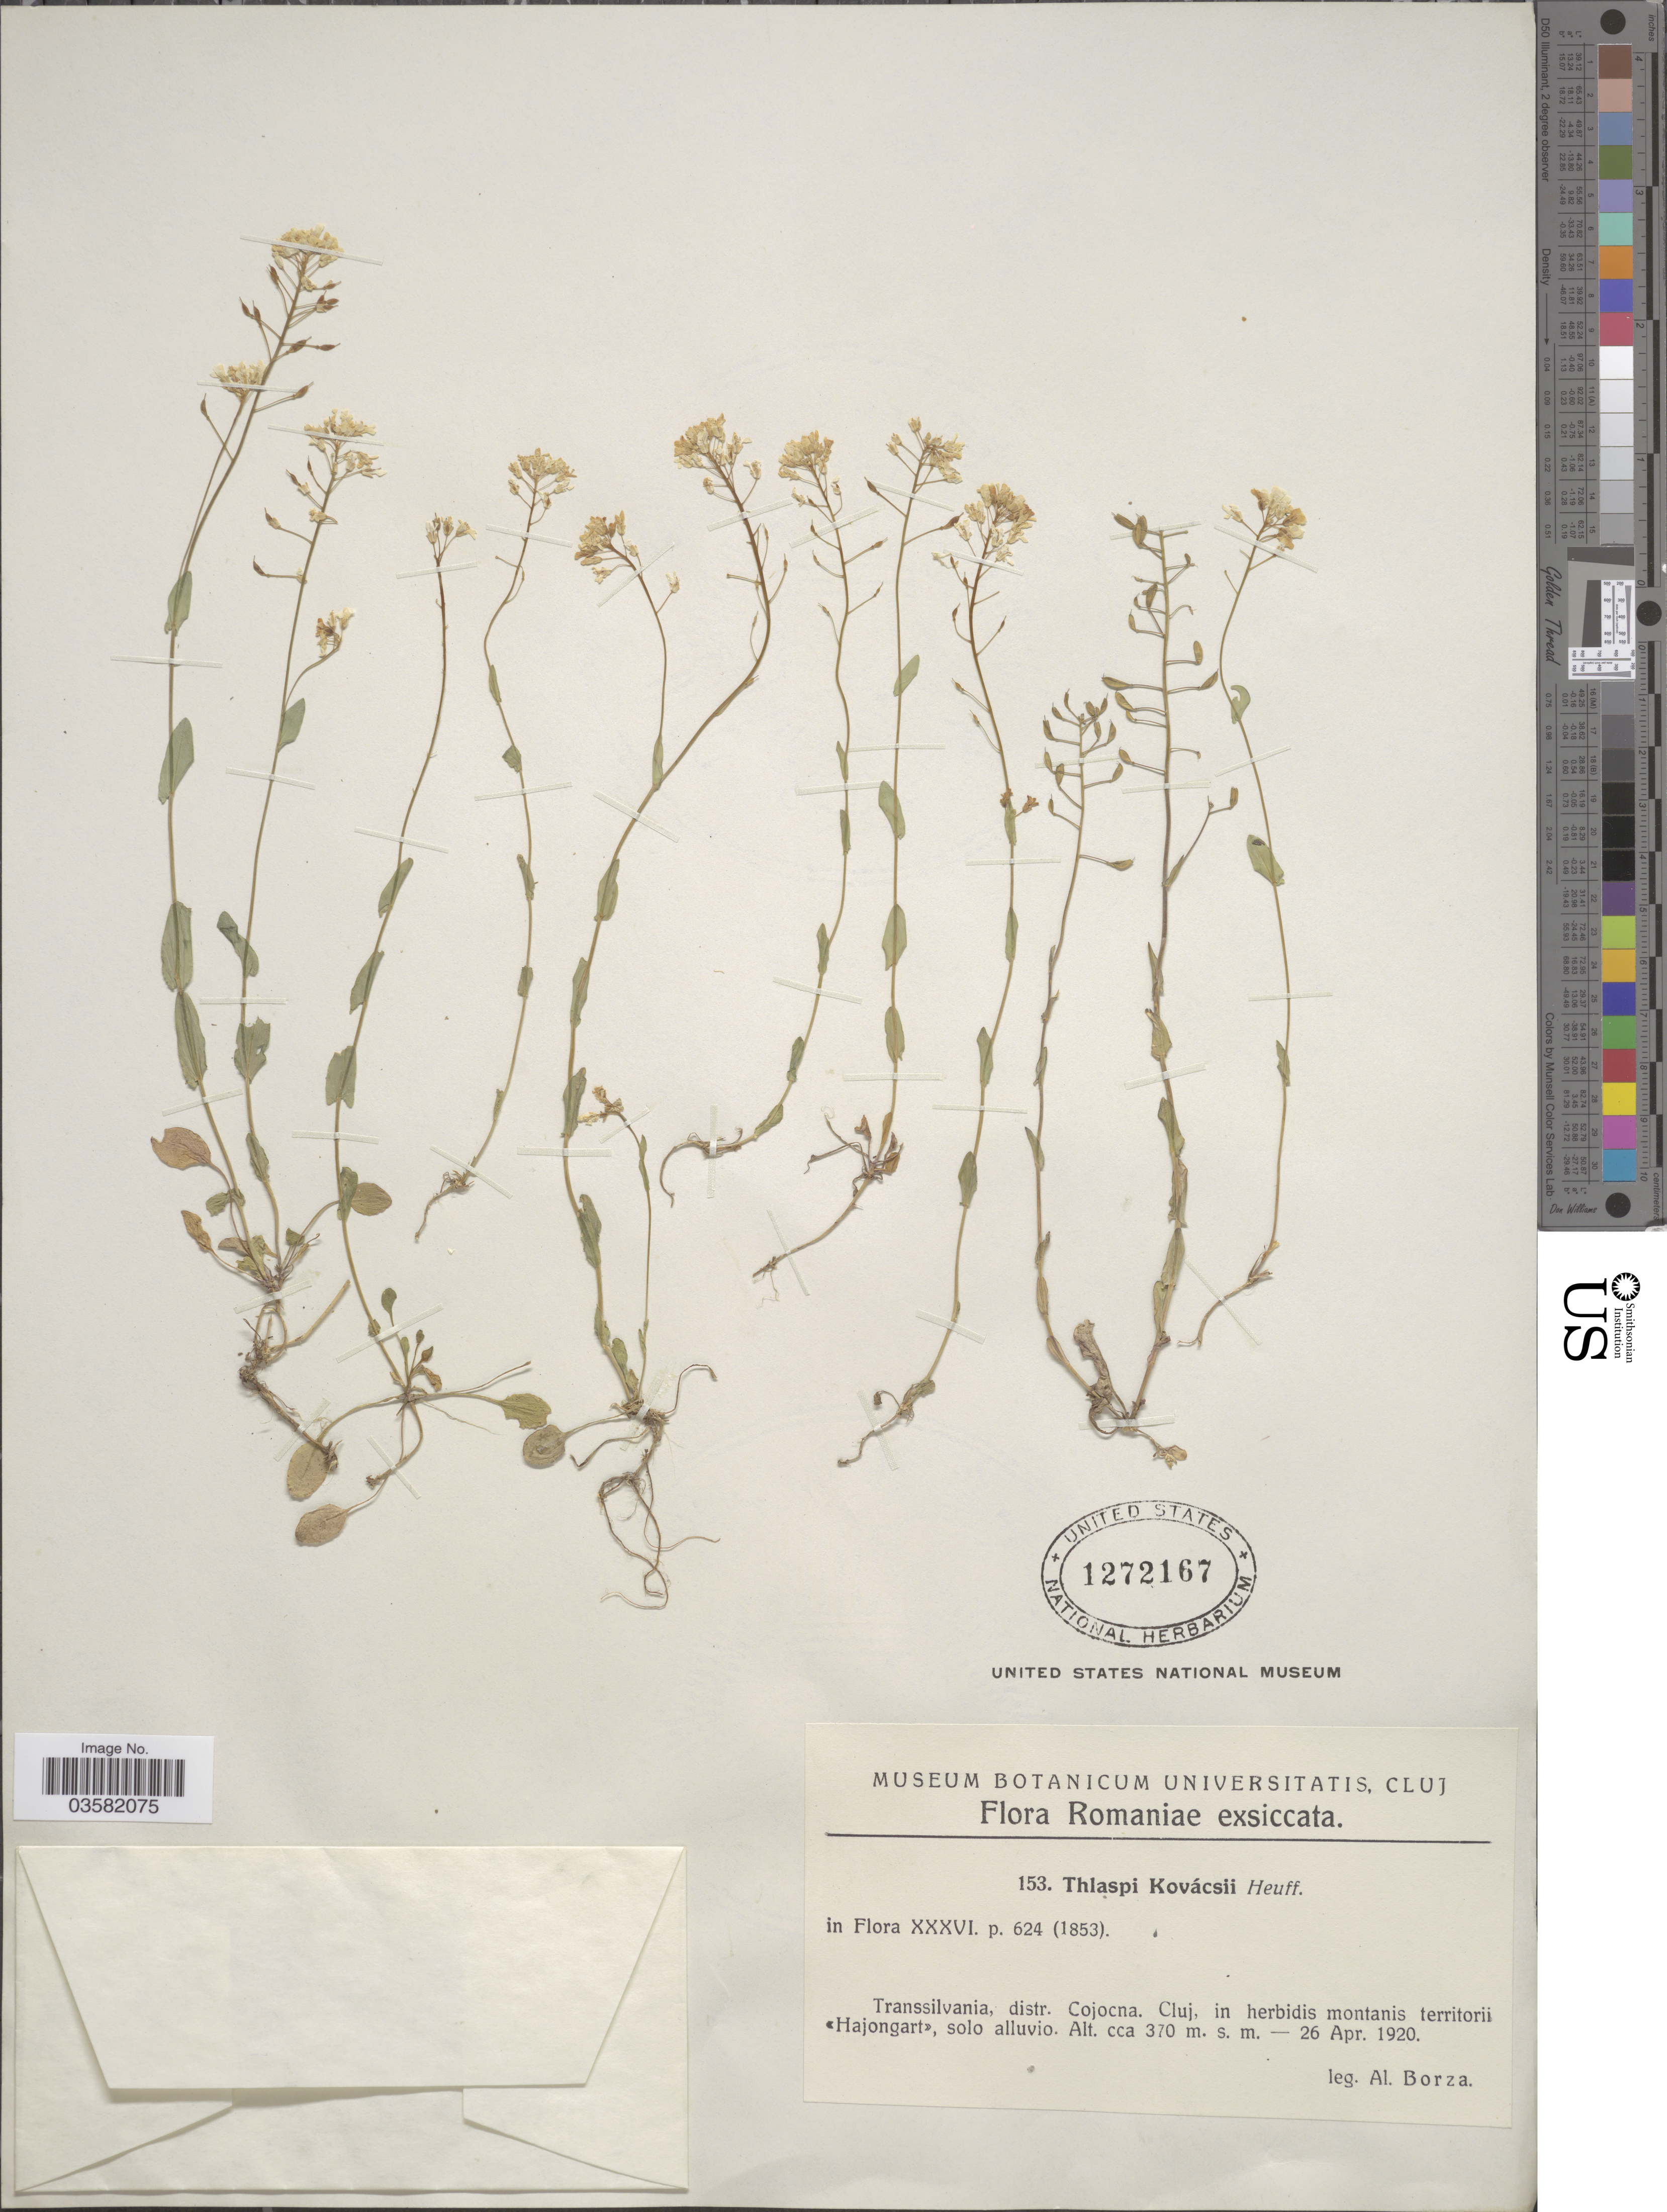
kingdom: Plantae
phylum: Tracheophyta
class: Magnoliopsida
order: Brassicales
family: Brassicaceae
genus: Thlaspi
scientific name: Thlaspi kovatsii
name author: Heuff.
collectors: A. Borza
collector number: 153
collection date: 1920-04-26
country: Romania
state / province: Cluj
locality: Transsilvania, distr. Cojocna. In herbidis montanis territorii «Hajongart».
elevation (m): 370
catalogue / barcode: US 1272167